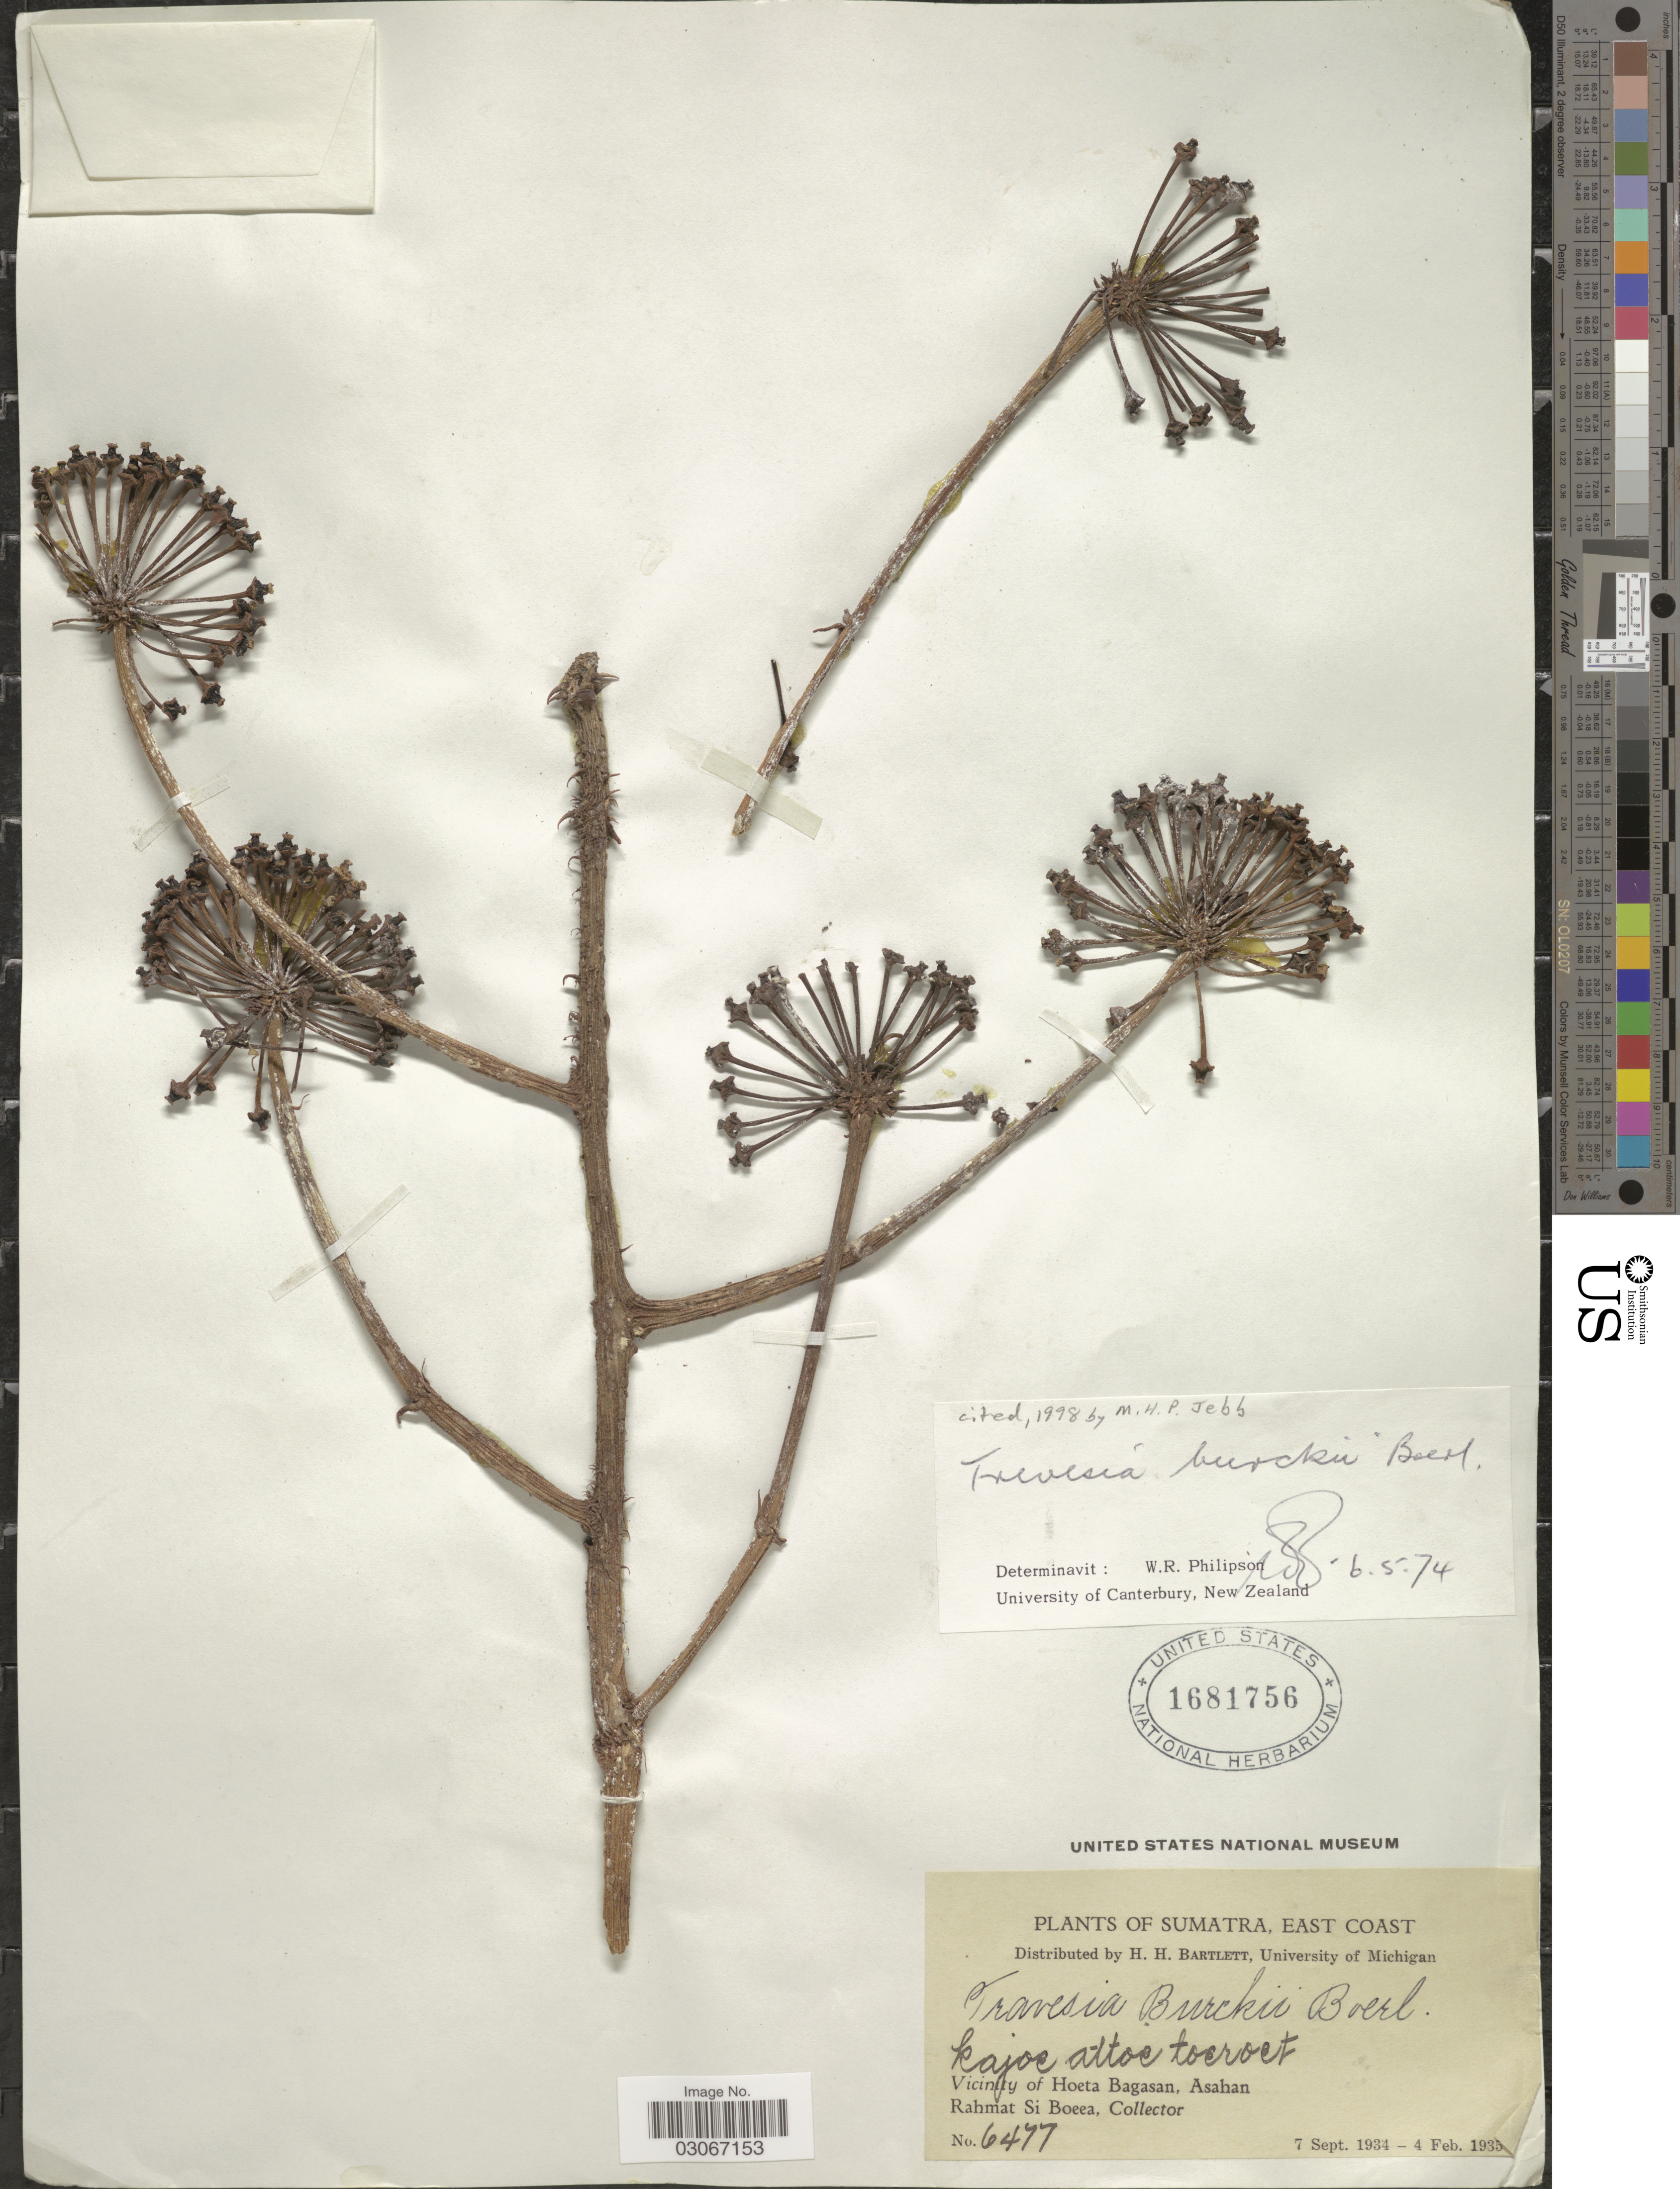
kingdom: Plantae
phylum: Tracheophyta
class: Magnoliopsida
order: Apiales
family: Araliaceae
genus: Trevesia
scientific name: Trevesia burckii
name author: Boerl.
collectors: Rahmat Si Boeea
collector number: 6477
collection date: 1934-09-07/1935-02-04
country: Indonesia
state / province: Sumatra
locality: Sumatra, East Coast. Vicinity of Hoeta Bagasan, Asahan.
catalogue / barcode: US 1681756